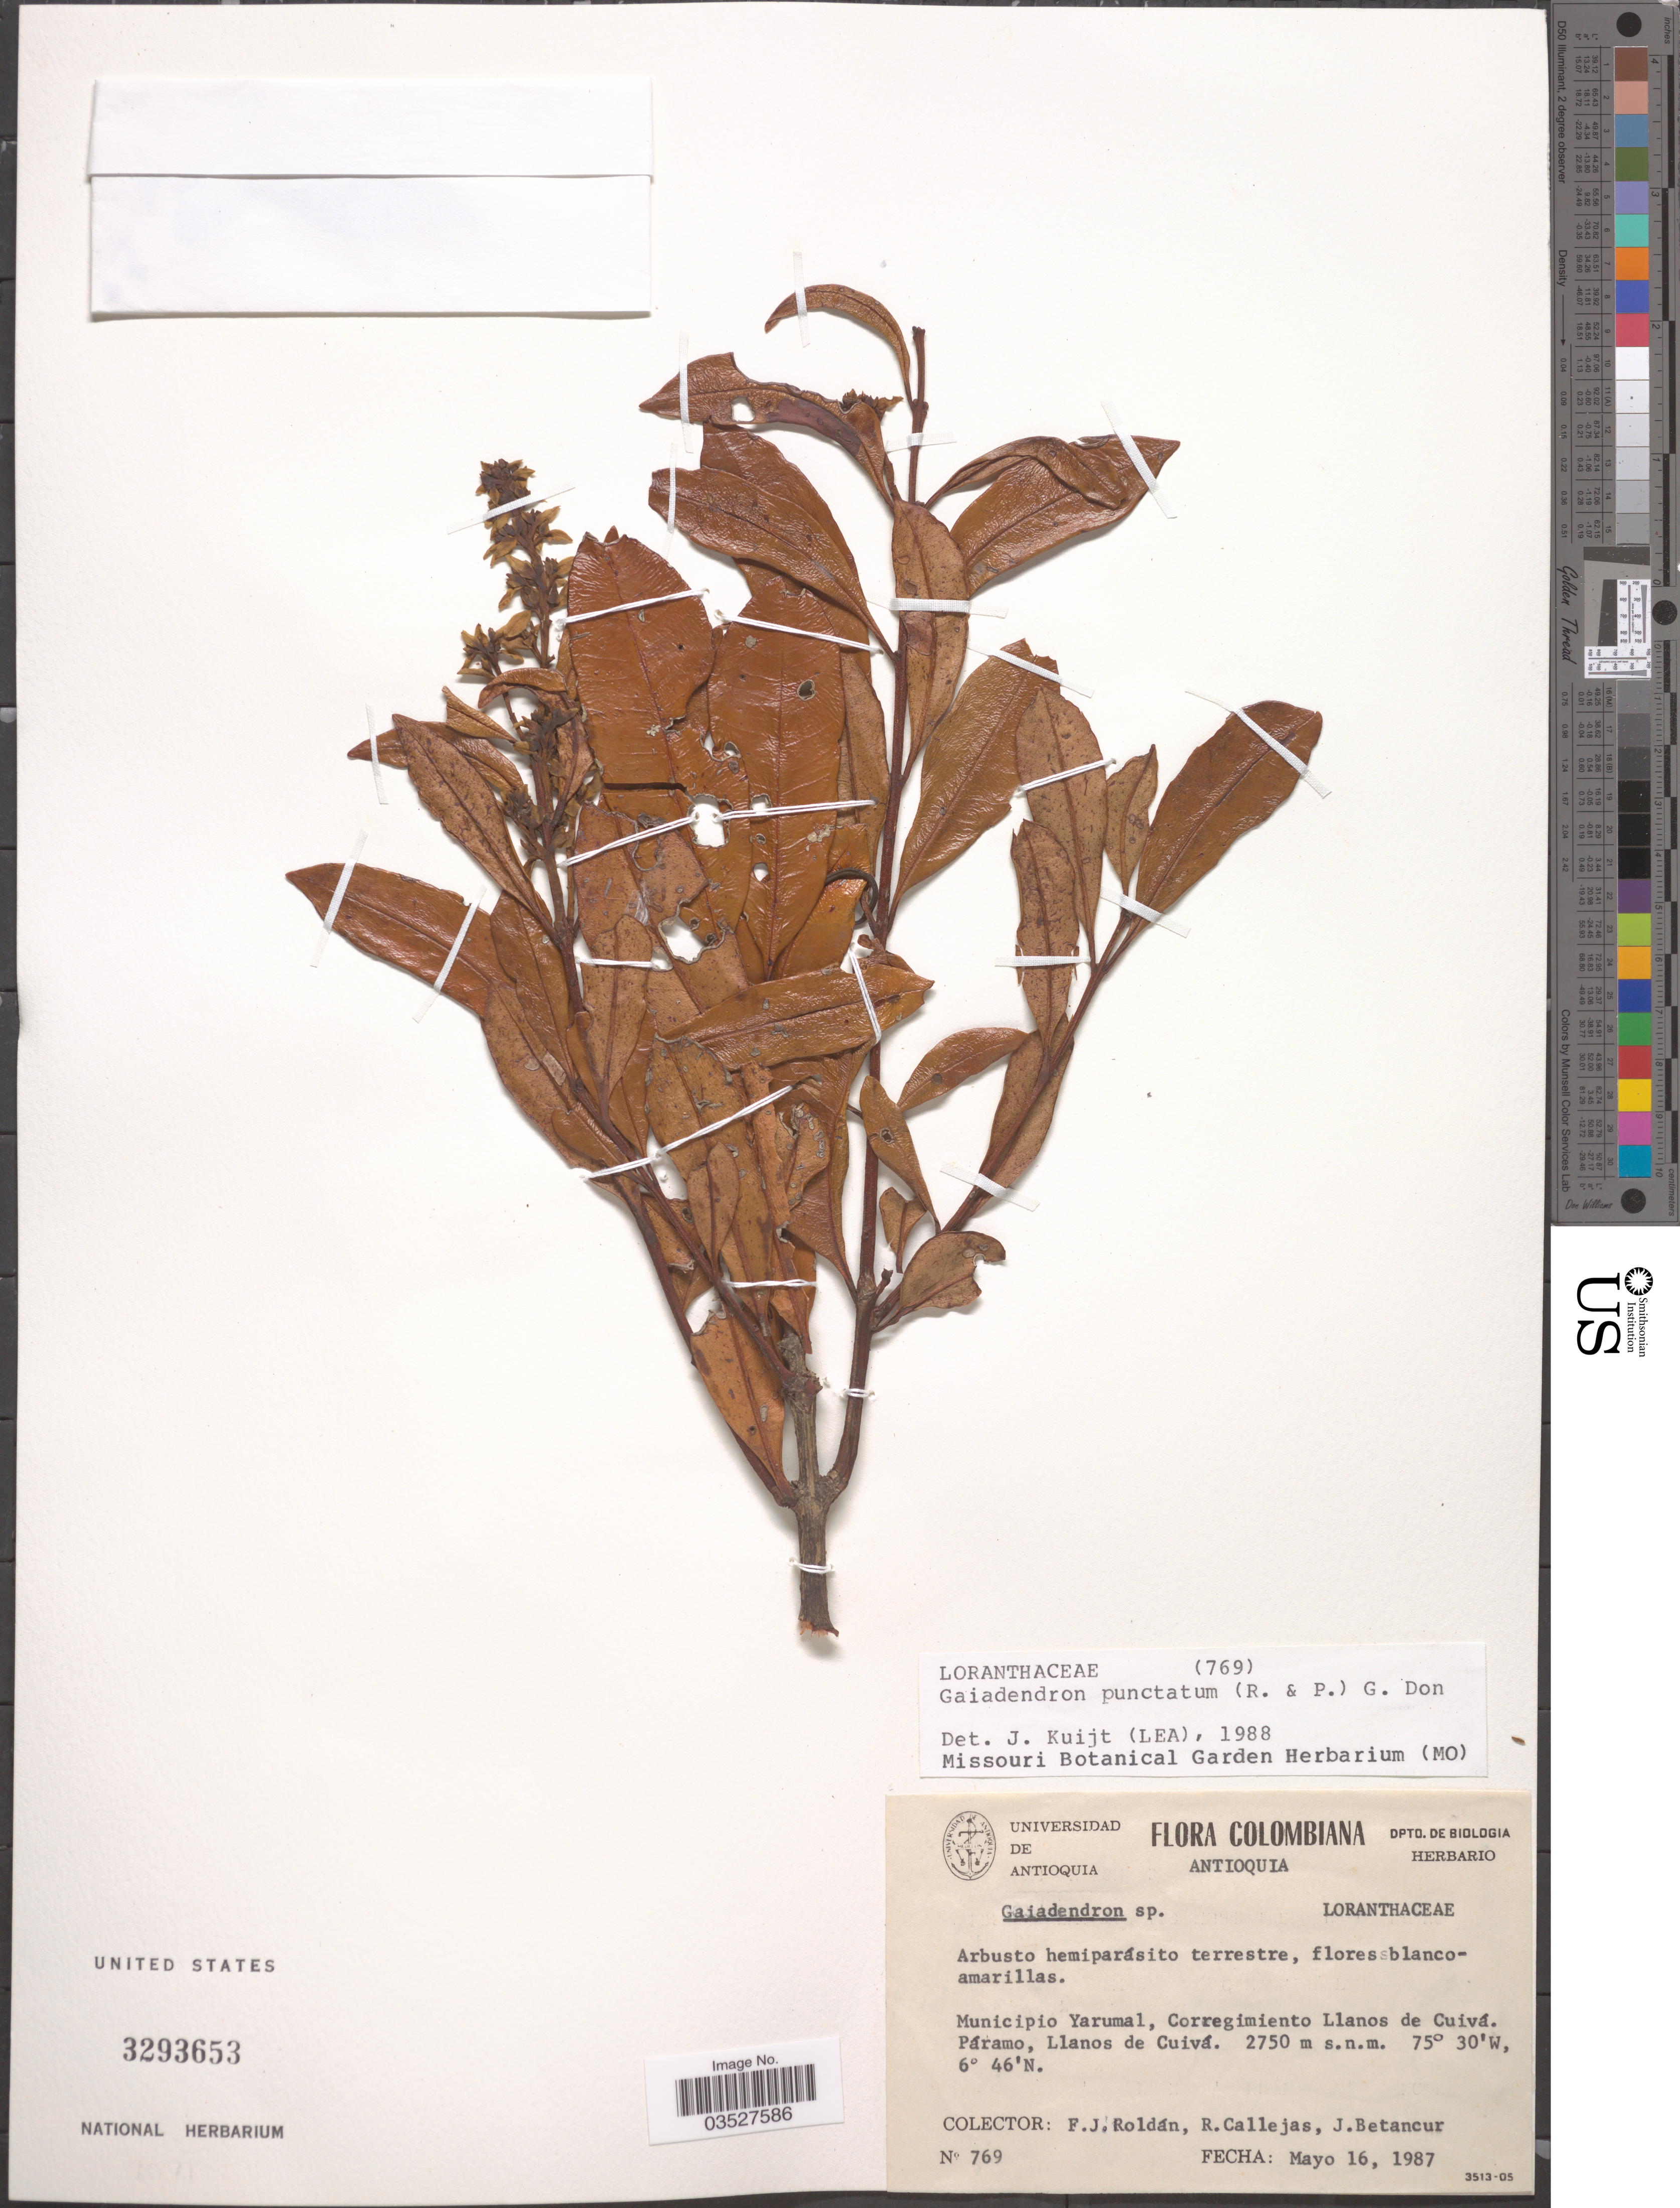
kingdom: Plantae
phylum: Tracheophyta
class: Magnoliopsida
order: Santalales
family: Loranthaceae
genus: Gaiadendron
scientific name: Gaiadendron punctatum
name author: (Ruiz & Pav.) G. Don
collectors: F. J. Roldán, R. Callejas & J. Betancur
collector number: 769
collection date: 1987-05-16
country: Colombia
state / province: Antioquia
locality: Municipio Yarumal, Corregimiento Llanos de Cuivá. Páramo, Llanos de Cuivá.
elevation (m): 2750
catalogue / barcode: US 3293653